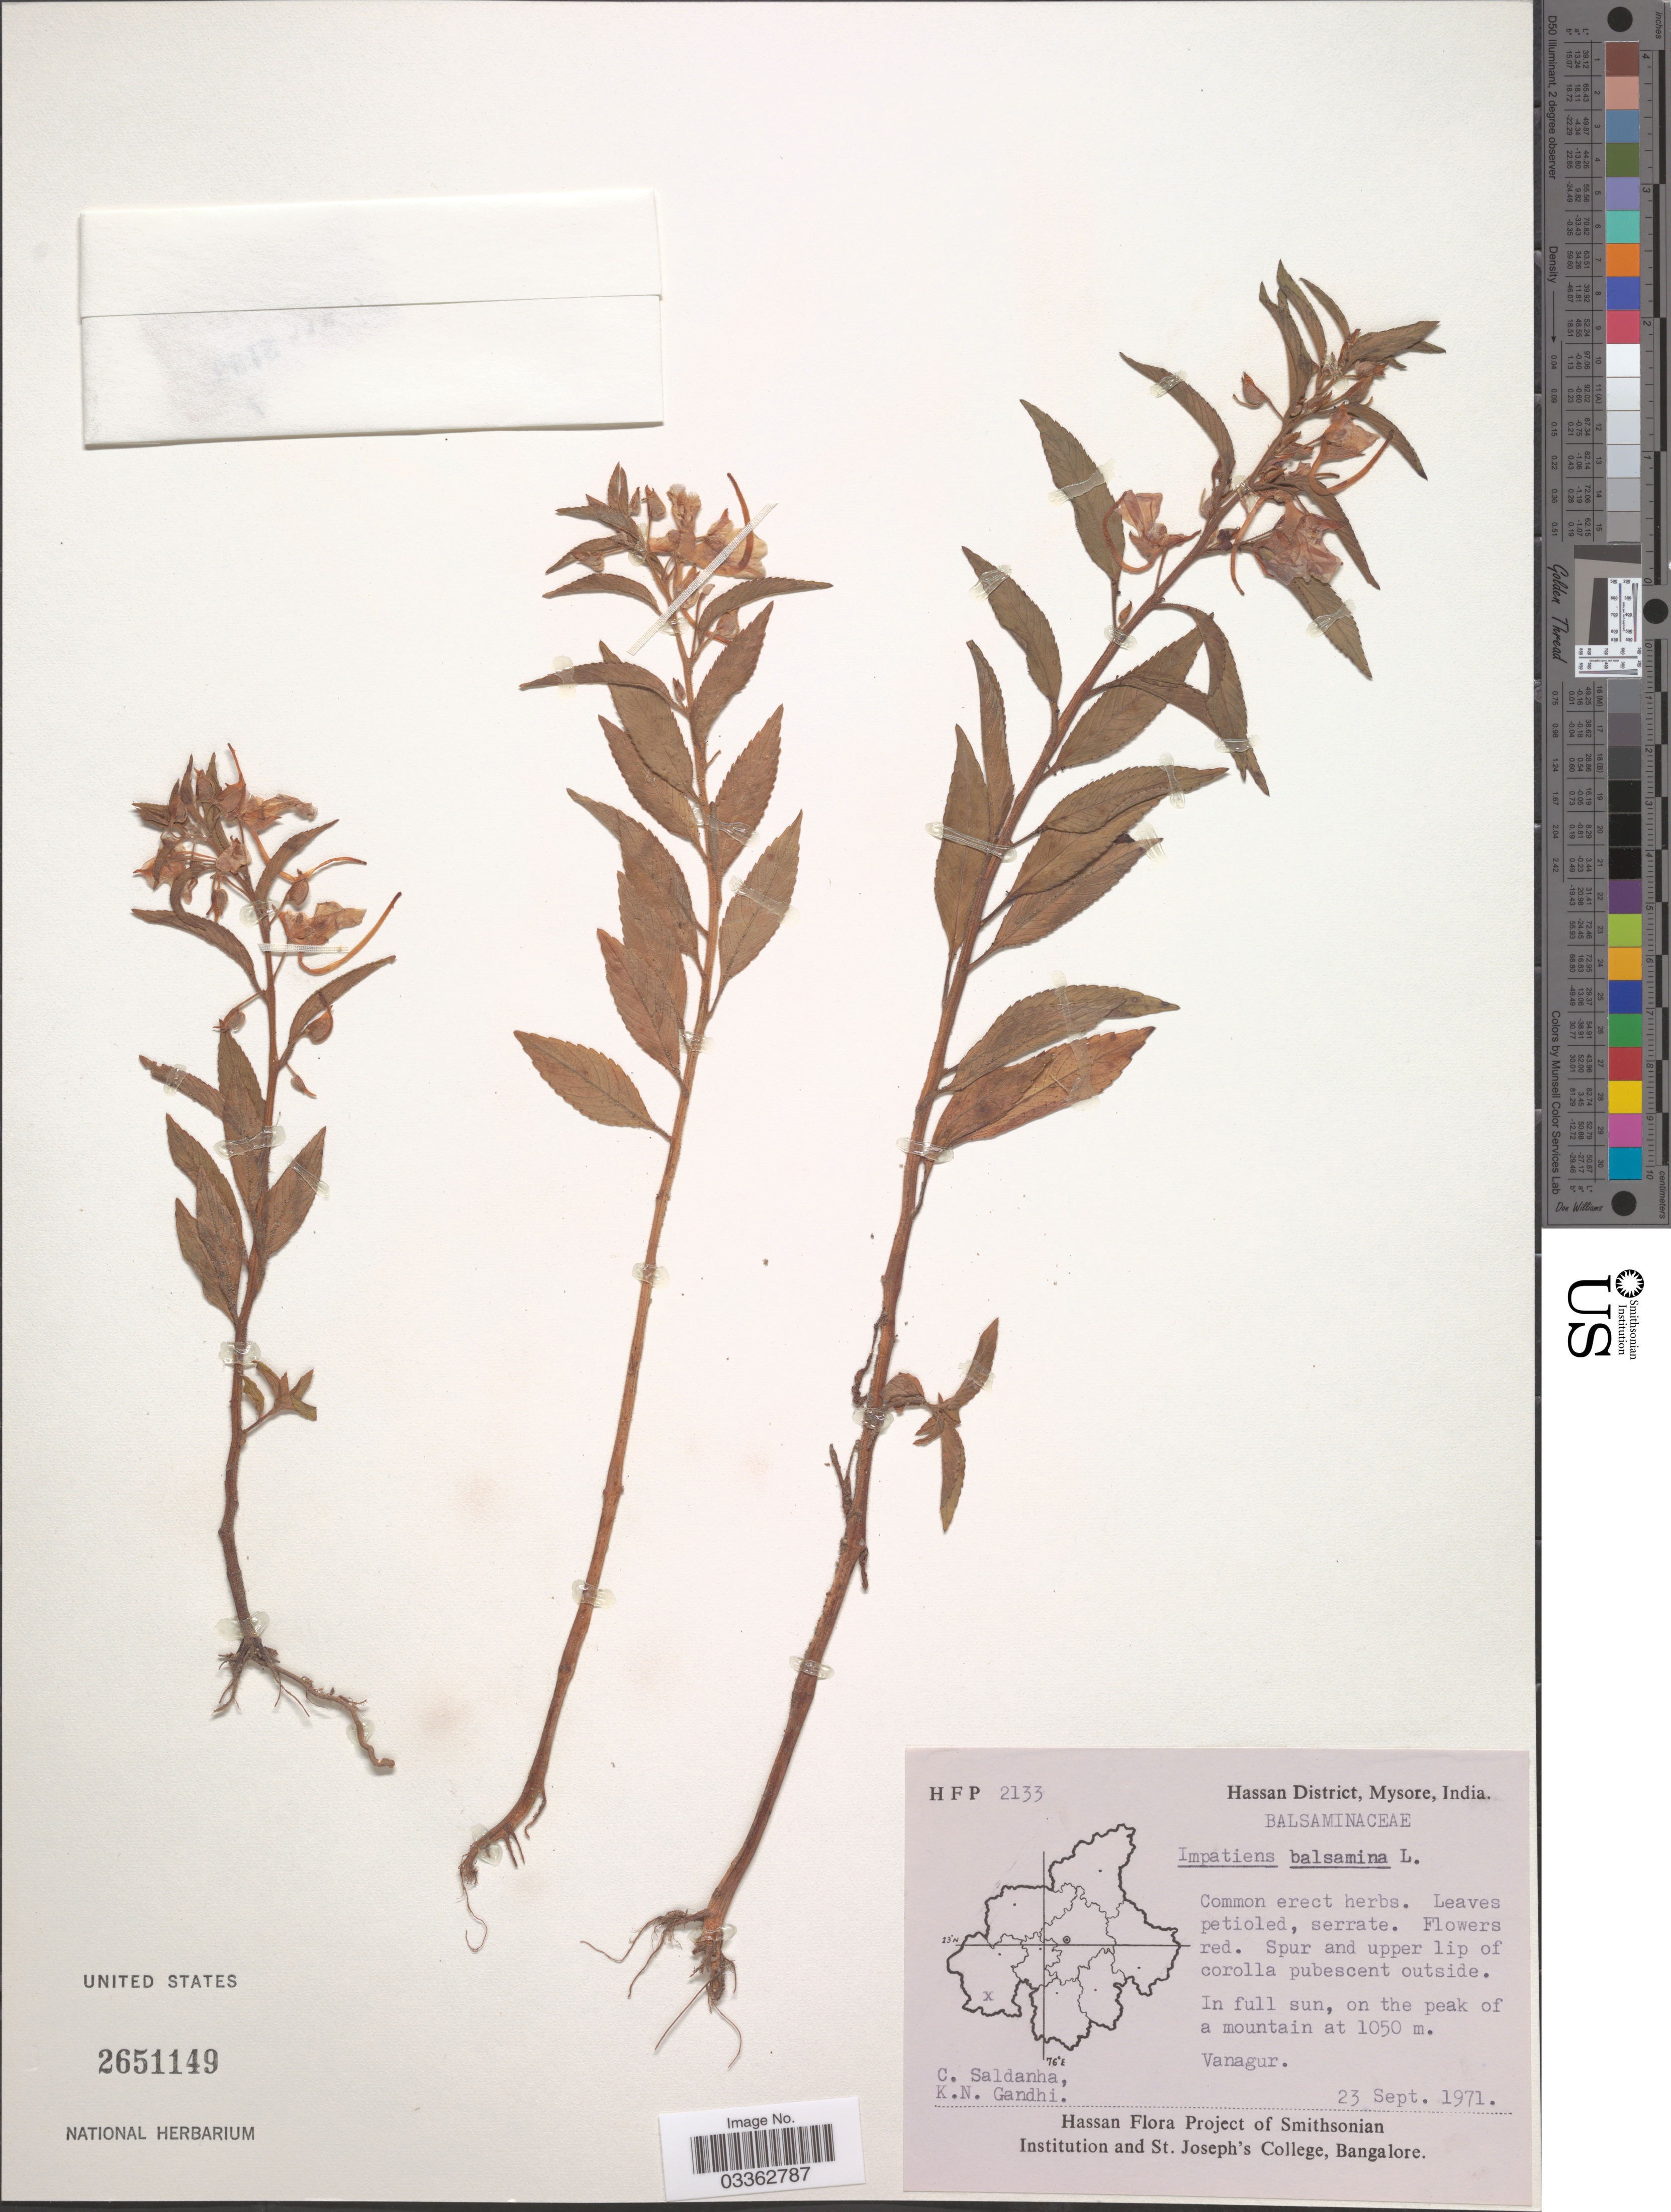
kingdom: Plantae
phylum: Tracheophyta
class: Magnoliopsida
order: Ericales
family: Balsaminaceae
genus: Impatiens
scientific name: Impatiens balsamina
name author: L.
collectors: C. Saldanha & K. N. Gandhi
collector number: HFP 2133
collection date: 1971-09-23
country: India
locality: Hassan District, Mysore. Vanagur.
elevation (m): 1050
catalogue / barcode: US 2651149